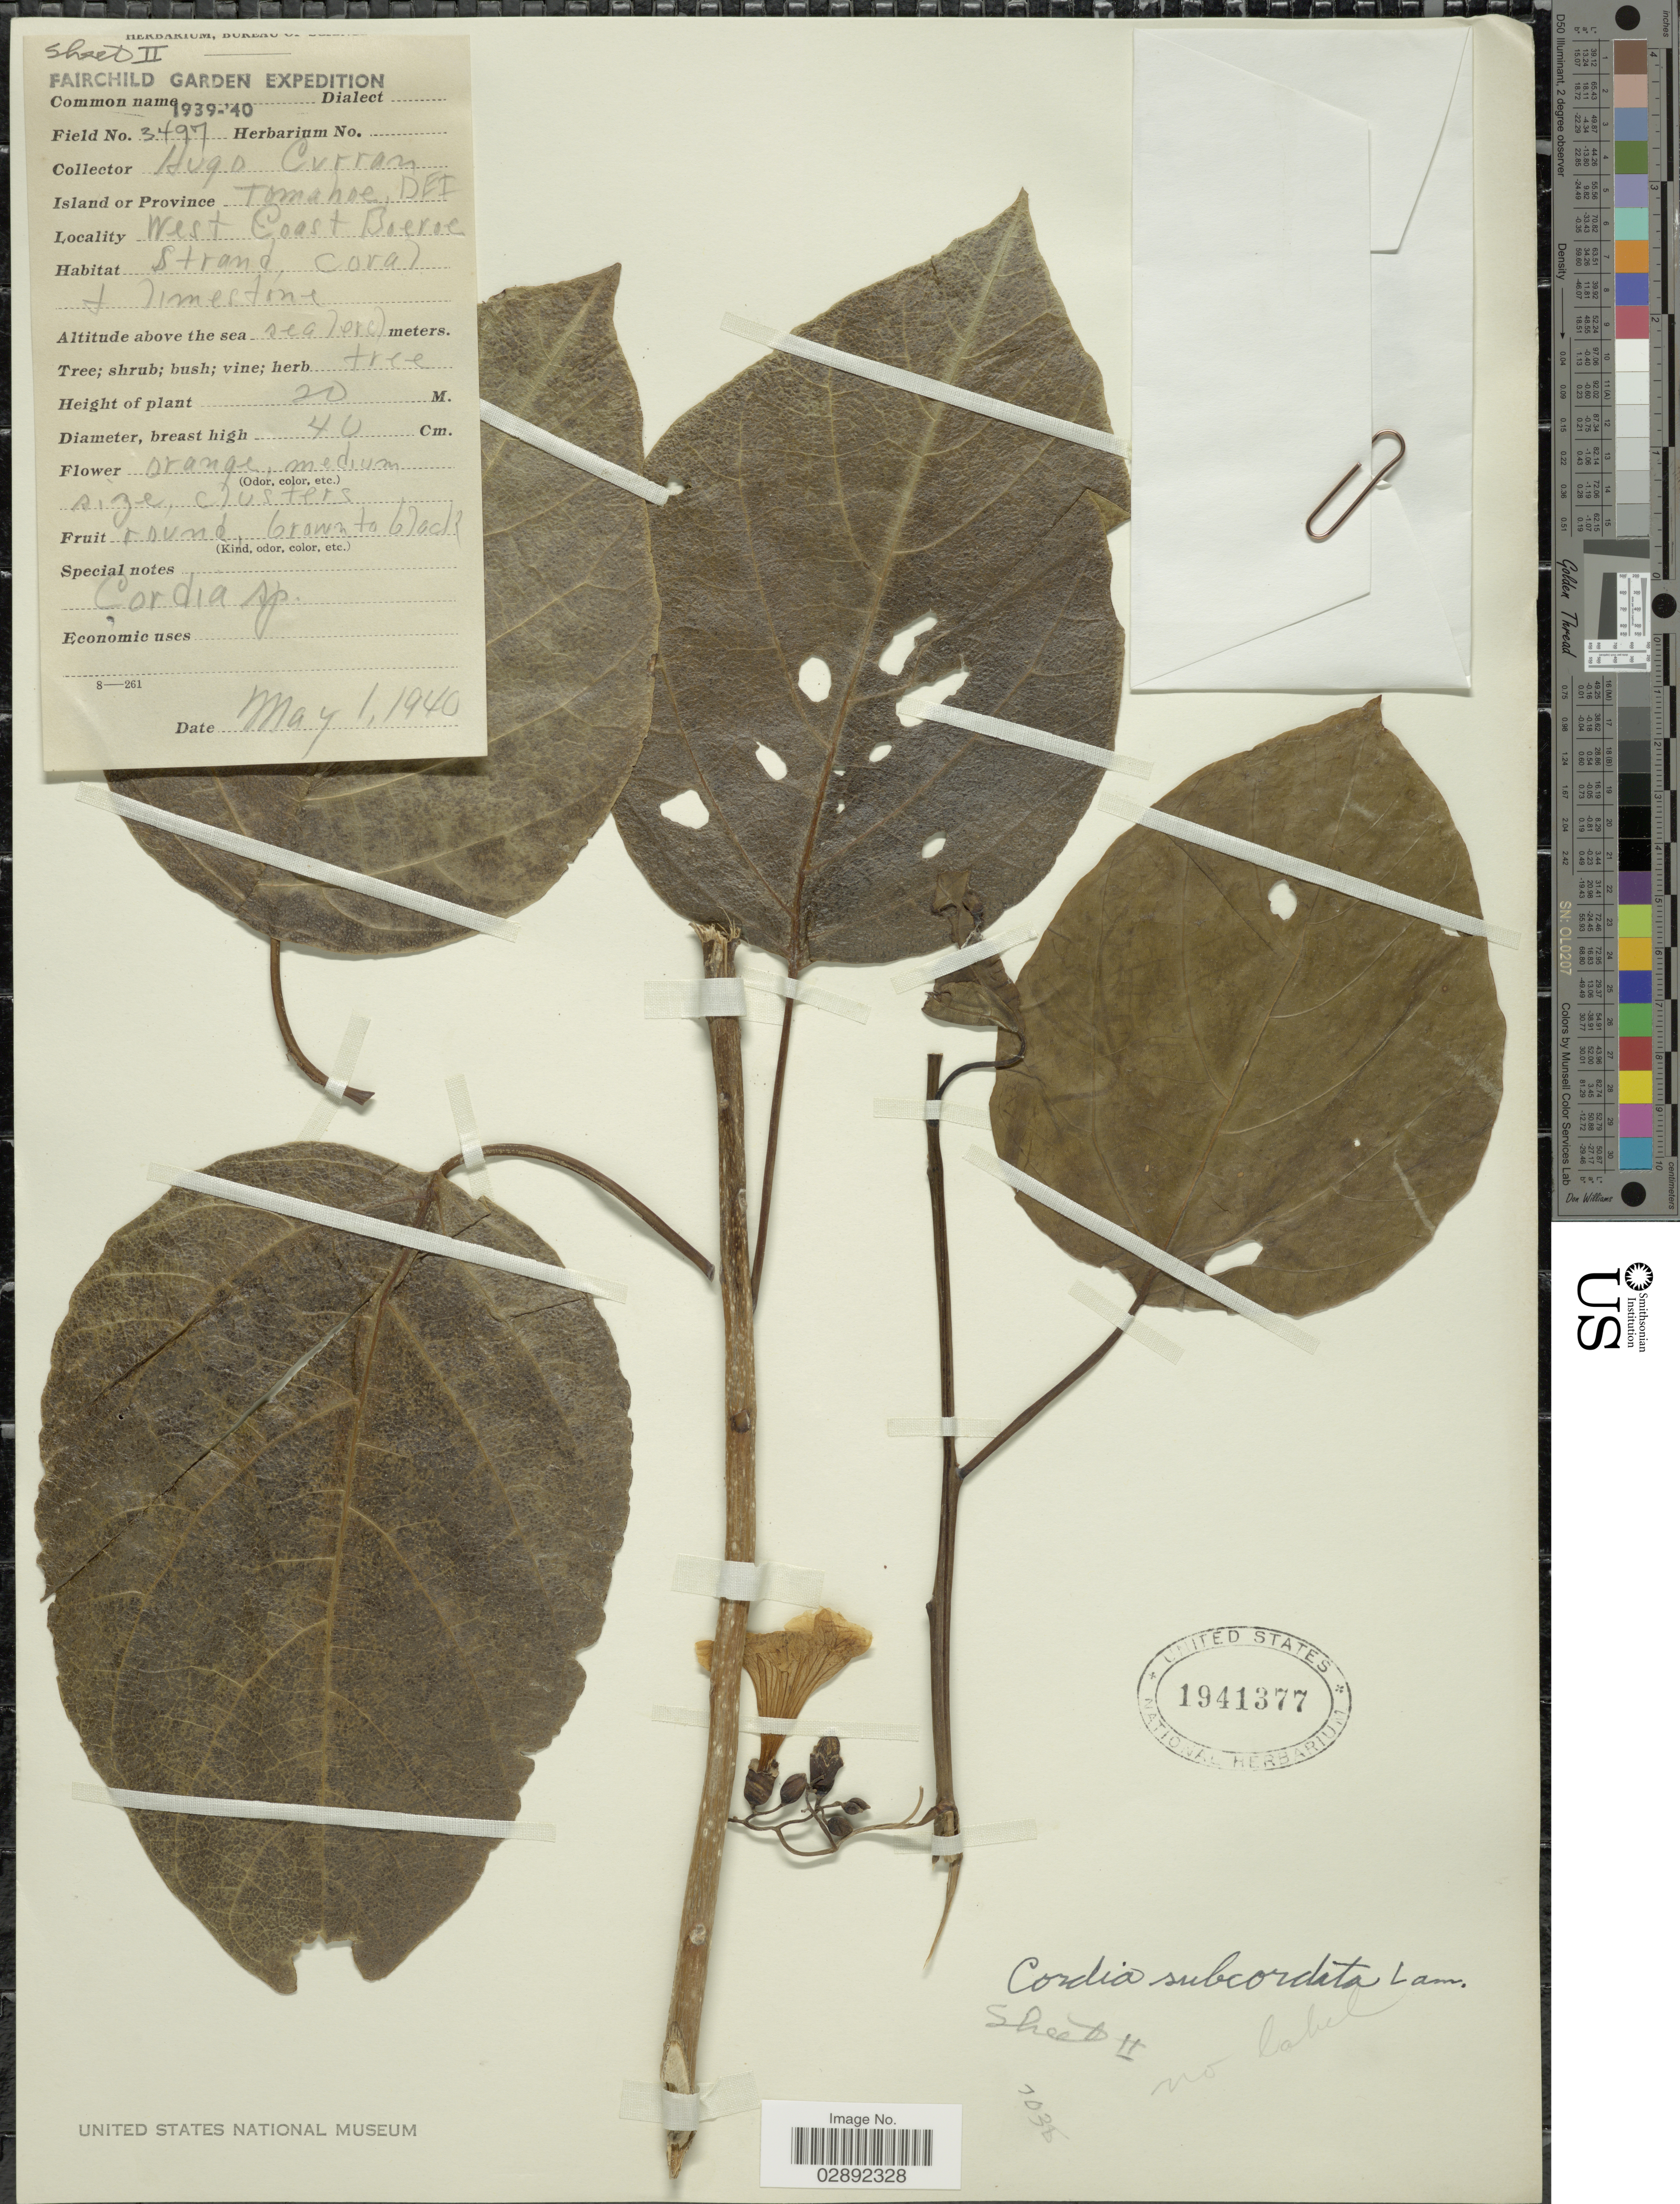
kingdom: Plantae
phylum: Tracheophyta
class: Magnoliopsida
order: Boraginales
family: Cordiaceae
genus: Cordia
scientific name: Cordia subcordata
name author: Lam.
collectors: H. Curran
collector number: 3497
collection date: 1940-05-01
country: Indonesia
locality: Tomahoe, DEI. West Coast Boeroe.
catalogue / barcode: US 1941377